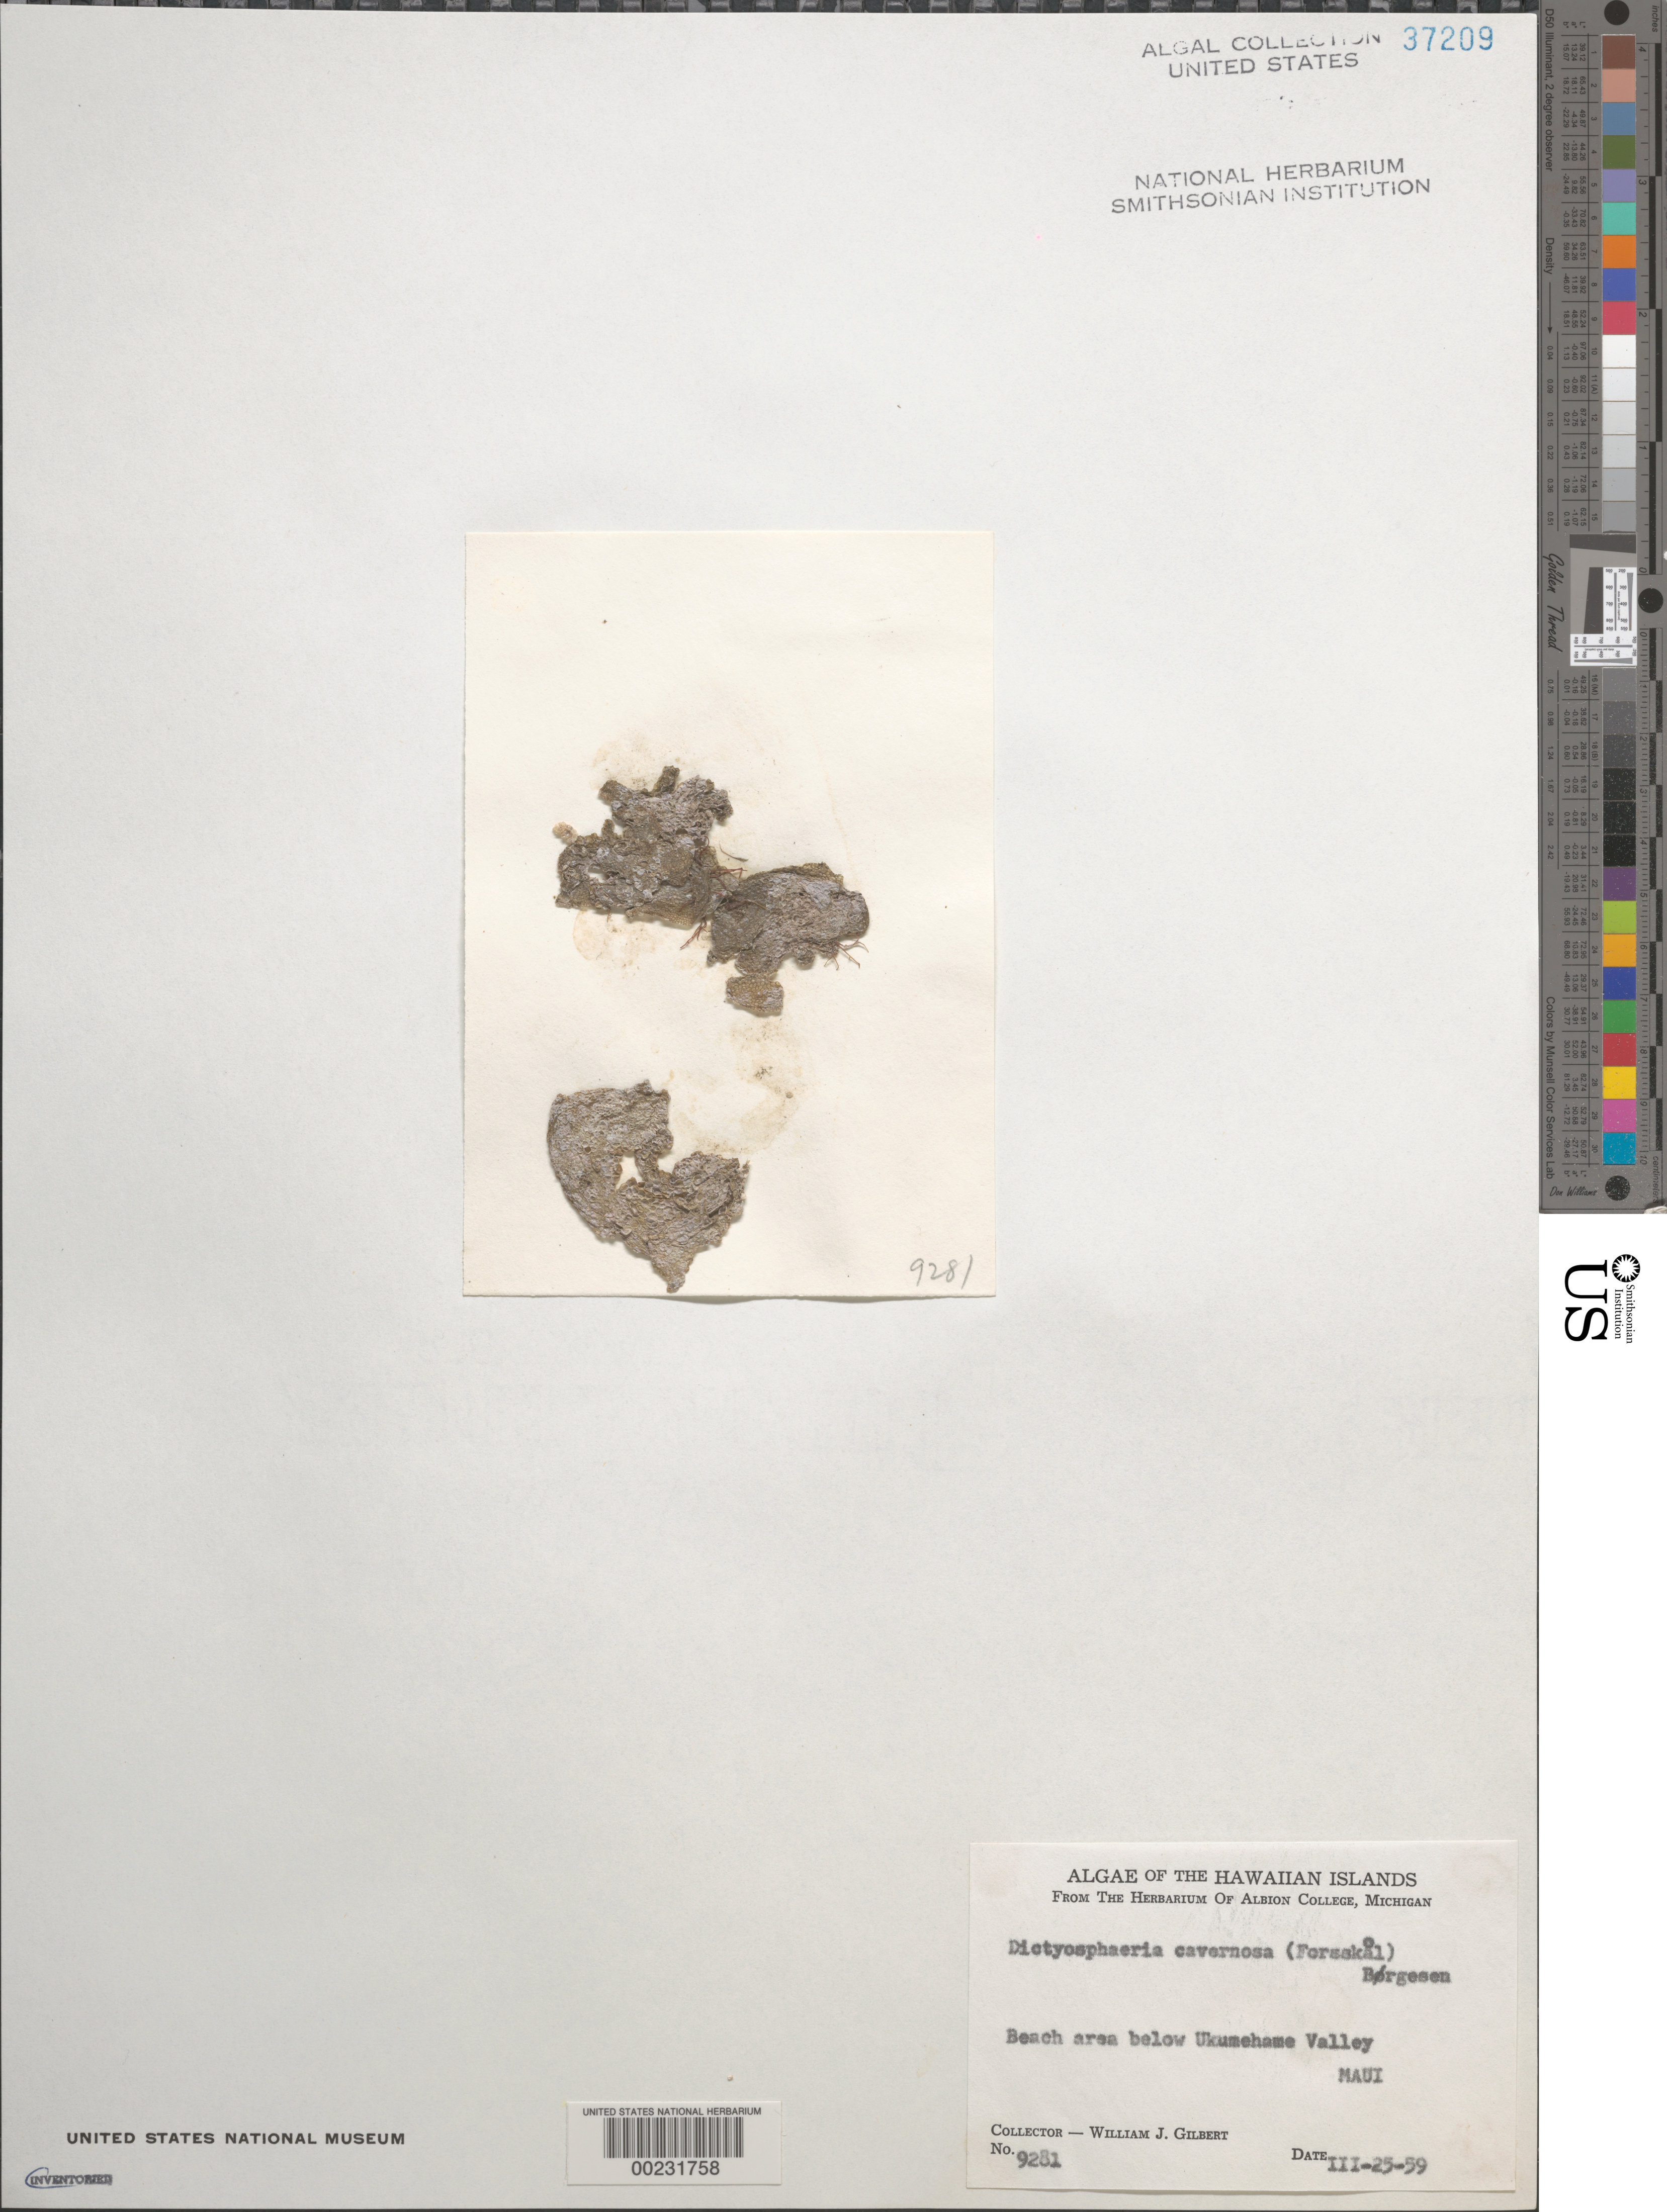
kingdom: Plantae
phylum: Chlorophyta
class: Ulvophyceae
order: Siphonocladales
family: Siphonocladaceae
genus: Dictyosphaeria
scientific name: Dictyosphaeria cavernosa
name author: (Forssk.) Børgesen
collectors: W. J. Gilbert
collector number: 9281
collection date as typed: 25 Mar 1959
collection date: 1959-03-25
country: United States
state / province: Hawaii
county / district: Maui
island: Maui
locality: Below Ukumehame Valley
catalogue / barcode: US 37209